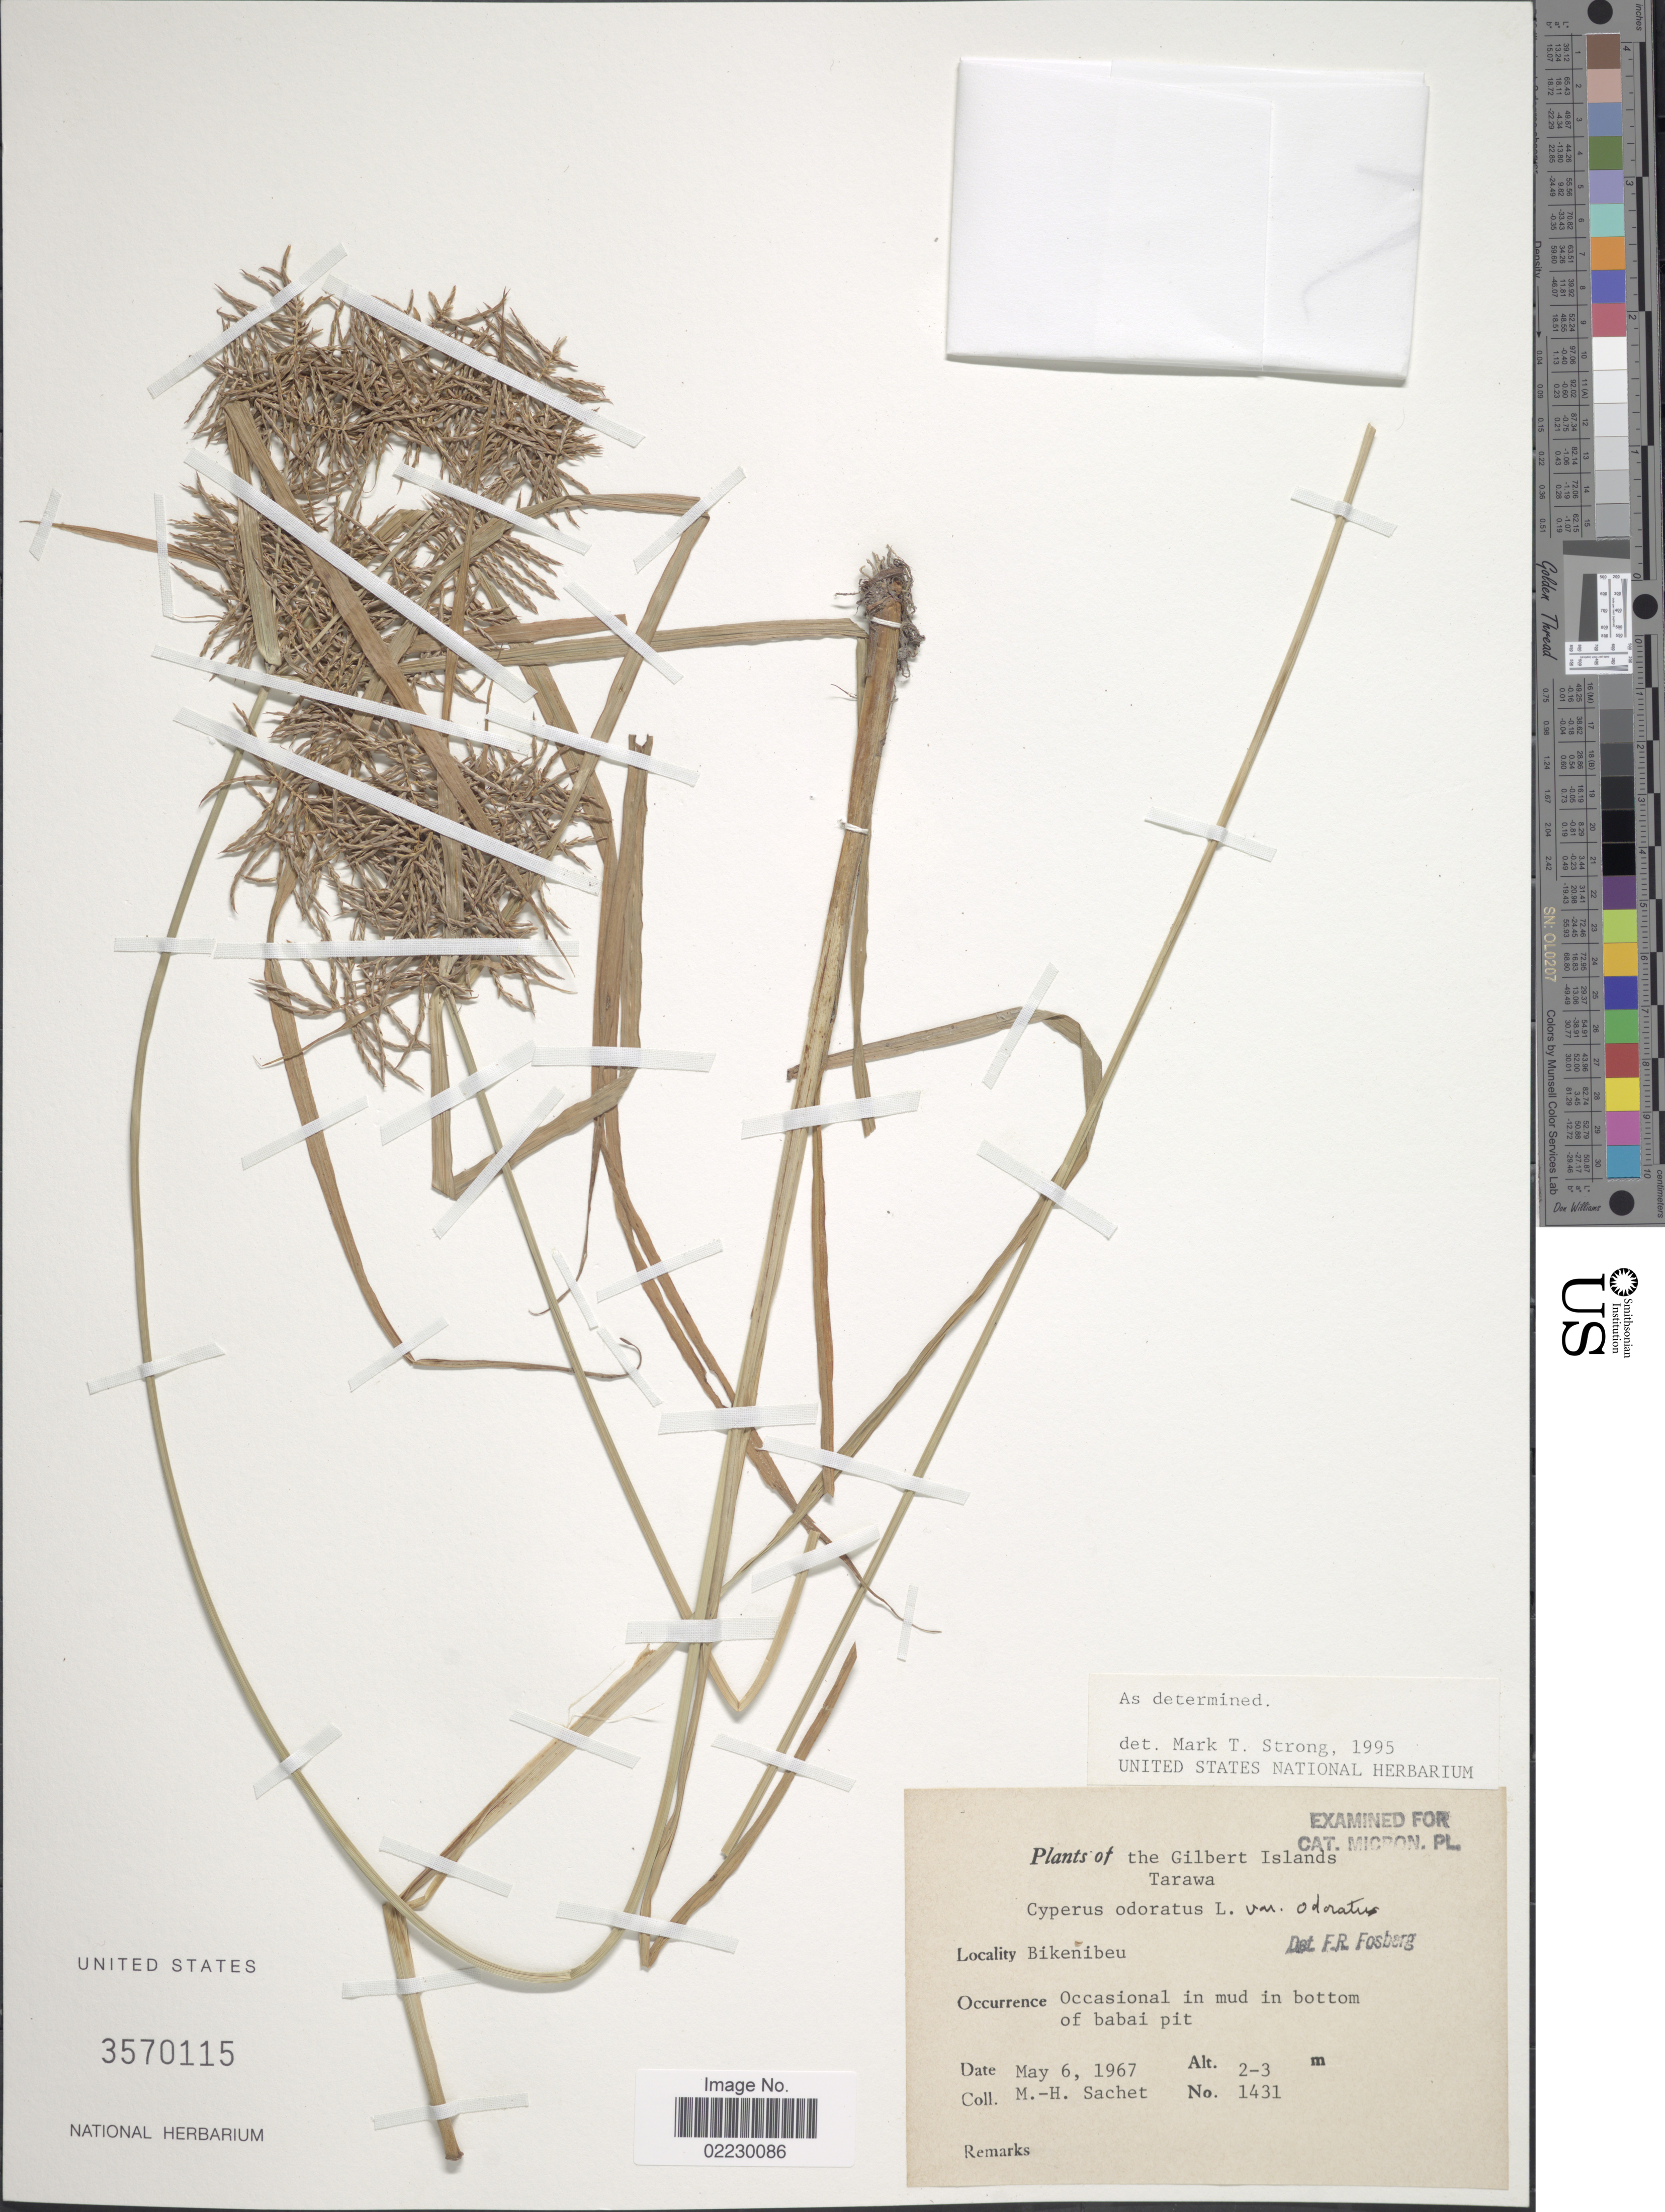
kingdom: Plantae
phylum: Tracheophyta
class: Liliopsida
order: Poales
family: Cyperaceae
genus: Cyperus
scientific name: Cyperus odoratus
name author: L.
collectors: M.-H. Sachet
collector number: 1431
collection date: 1967-05-06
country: Kiribati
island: Tarawa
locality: Gilbert Islands, Tarawa, Bikenibeu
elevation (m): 2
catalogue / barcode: US 3570115